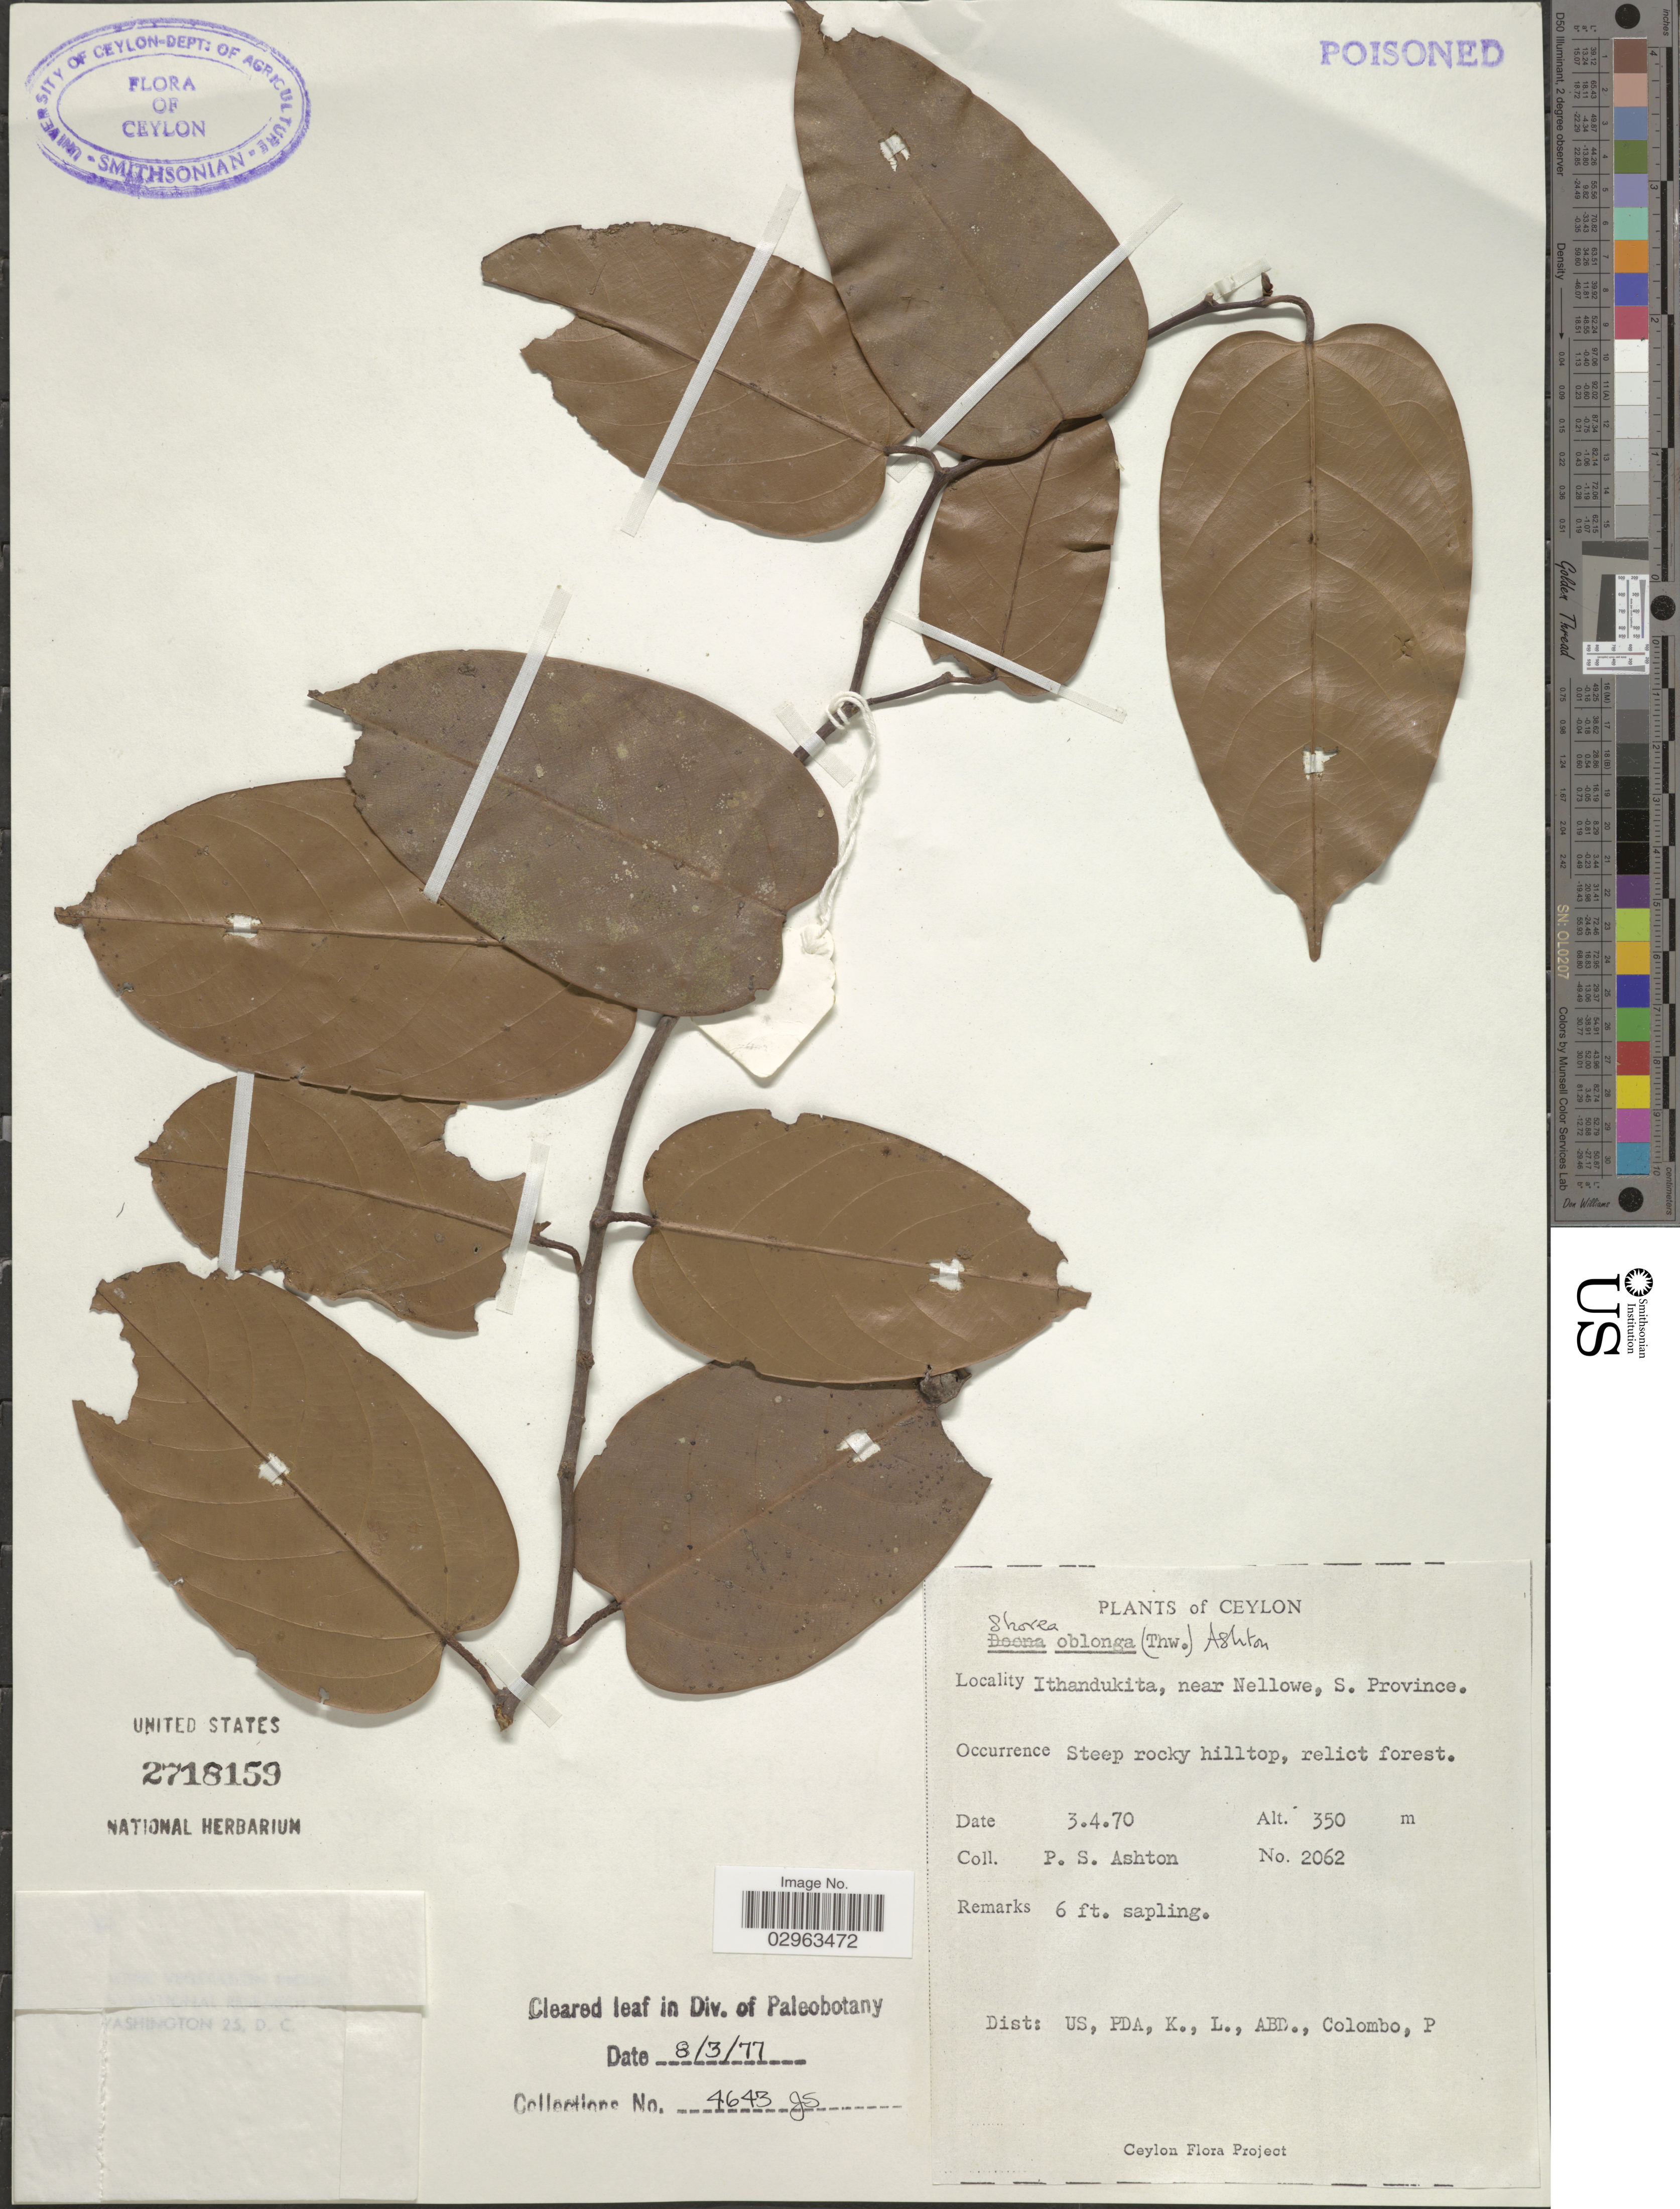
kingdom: Plantae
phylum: Tracheophyta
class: Magnoliopsida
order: Malvales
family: Dipterocarpaceae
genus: Doona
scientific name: Doona oblonga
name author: Thwaites ex Trimen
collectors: P. S. Ashton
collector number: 2062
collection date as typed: Transcribed d/m/y: 3/4/70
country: Sri Lanka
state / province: Southern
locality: Ceylon. Ithandukita, near Nellowe, S. Province.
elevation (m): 350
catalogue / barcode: US 2718159